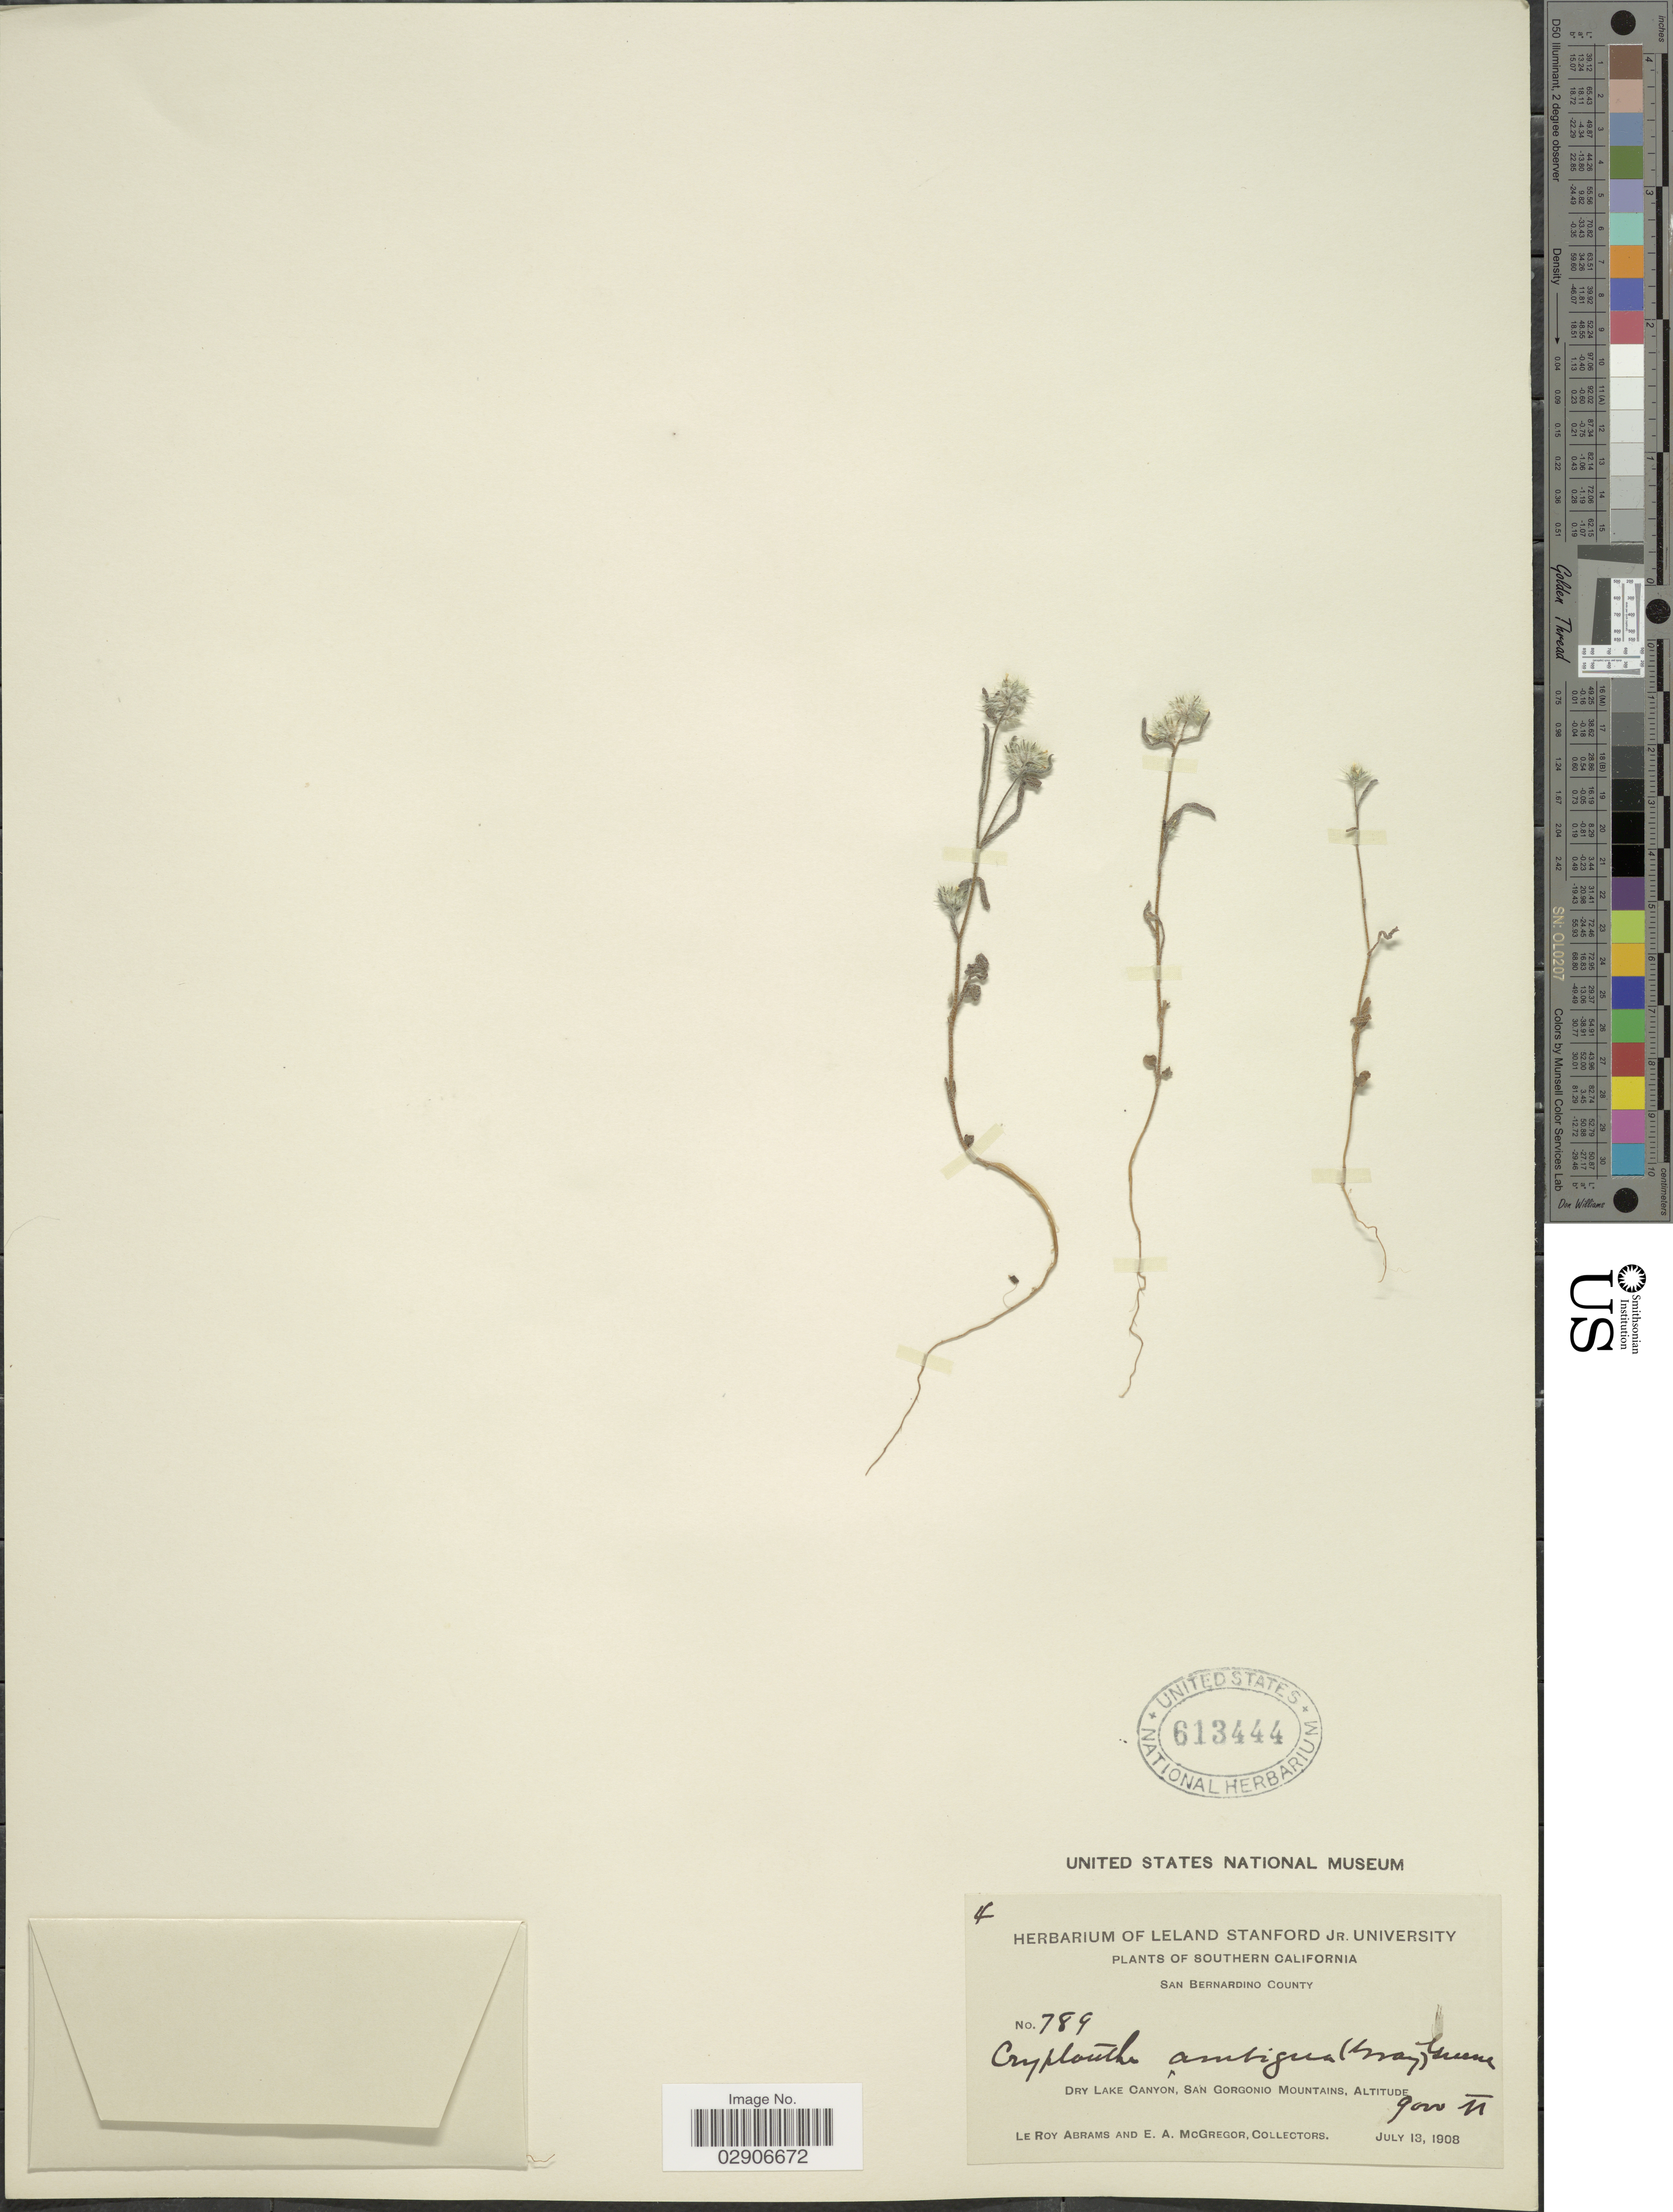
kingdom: Plantae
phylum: Tracheophyta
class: Magnoliopsida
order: Boraginales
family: Boraginaceae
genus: Cryptantha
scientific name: Cryptantha ambigua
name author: (A. Gray) Greene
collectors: L. Abrams & E. A. McGregor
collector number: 789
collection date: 1908-07-13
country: United States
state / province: California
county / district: San Bernardino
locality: Dry Lake Canyon, San Gorgonio Mountains. Southern California. San Bernardino County.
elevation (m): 2743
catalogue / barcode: US 613444